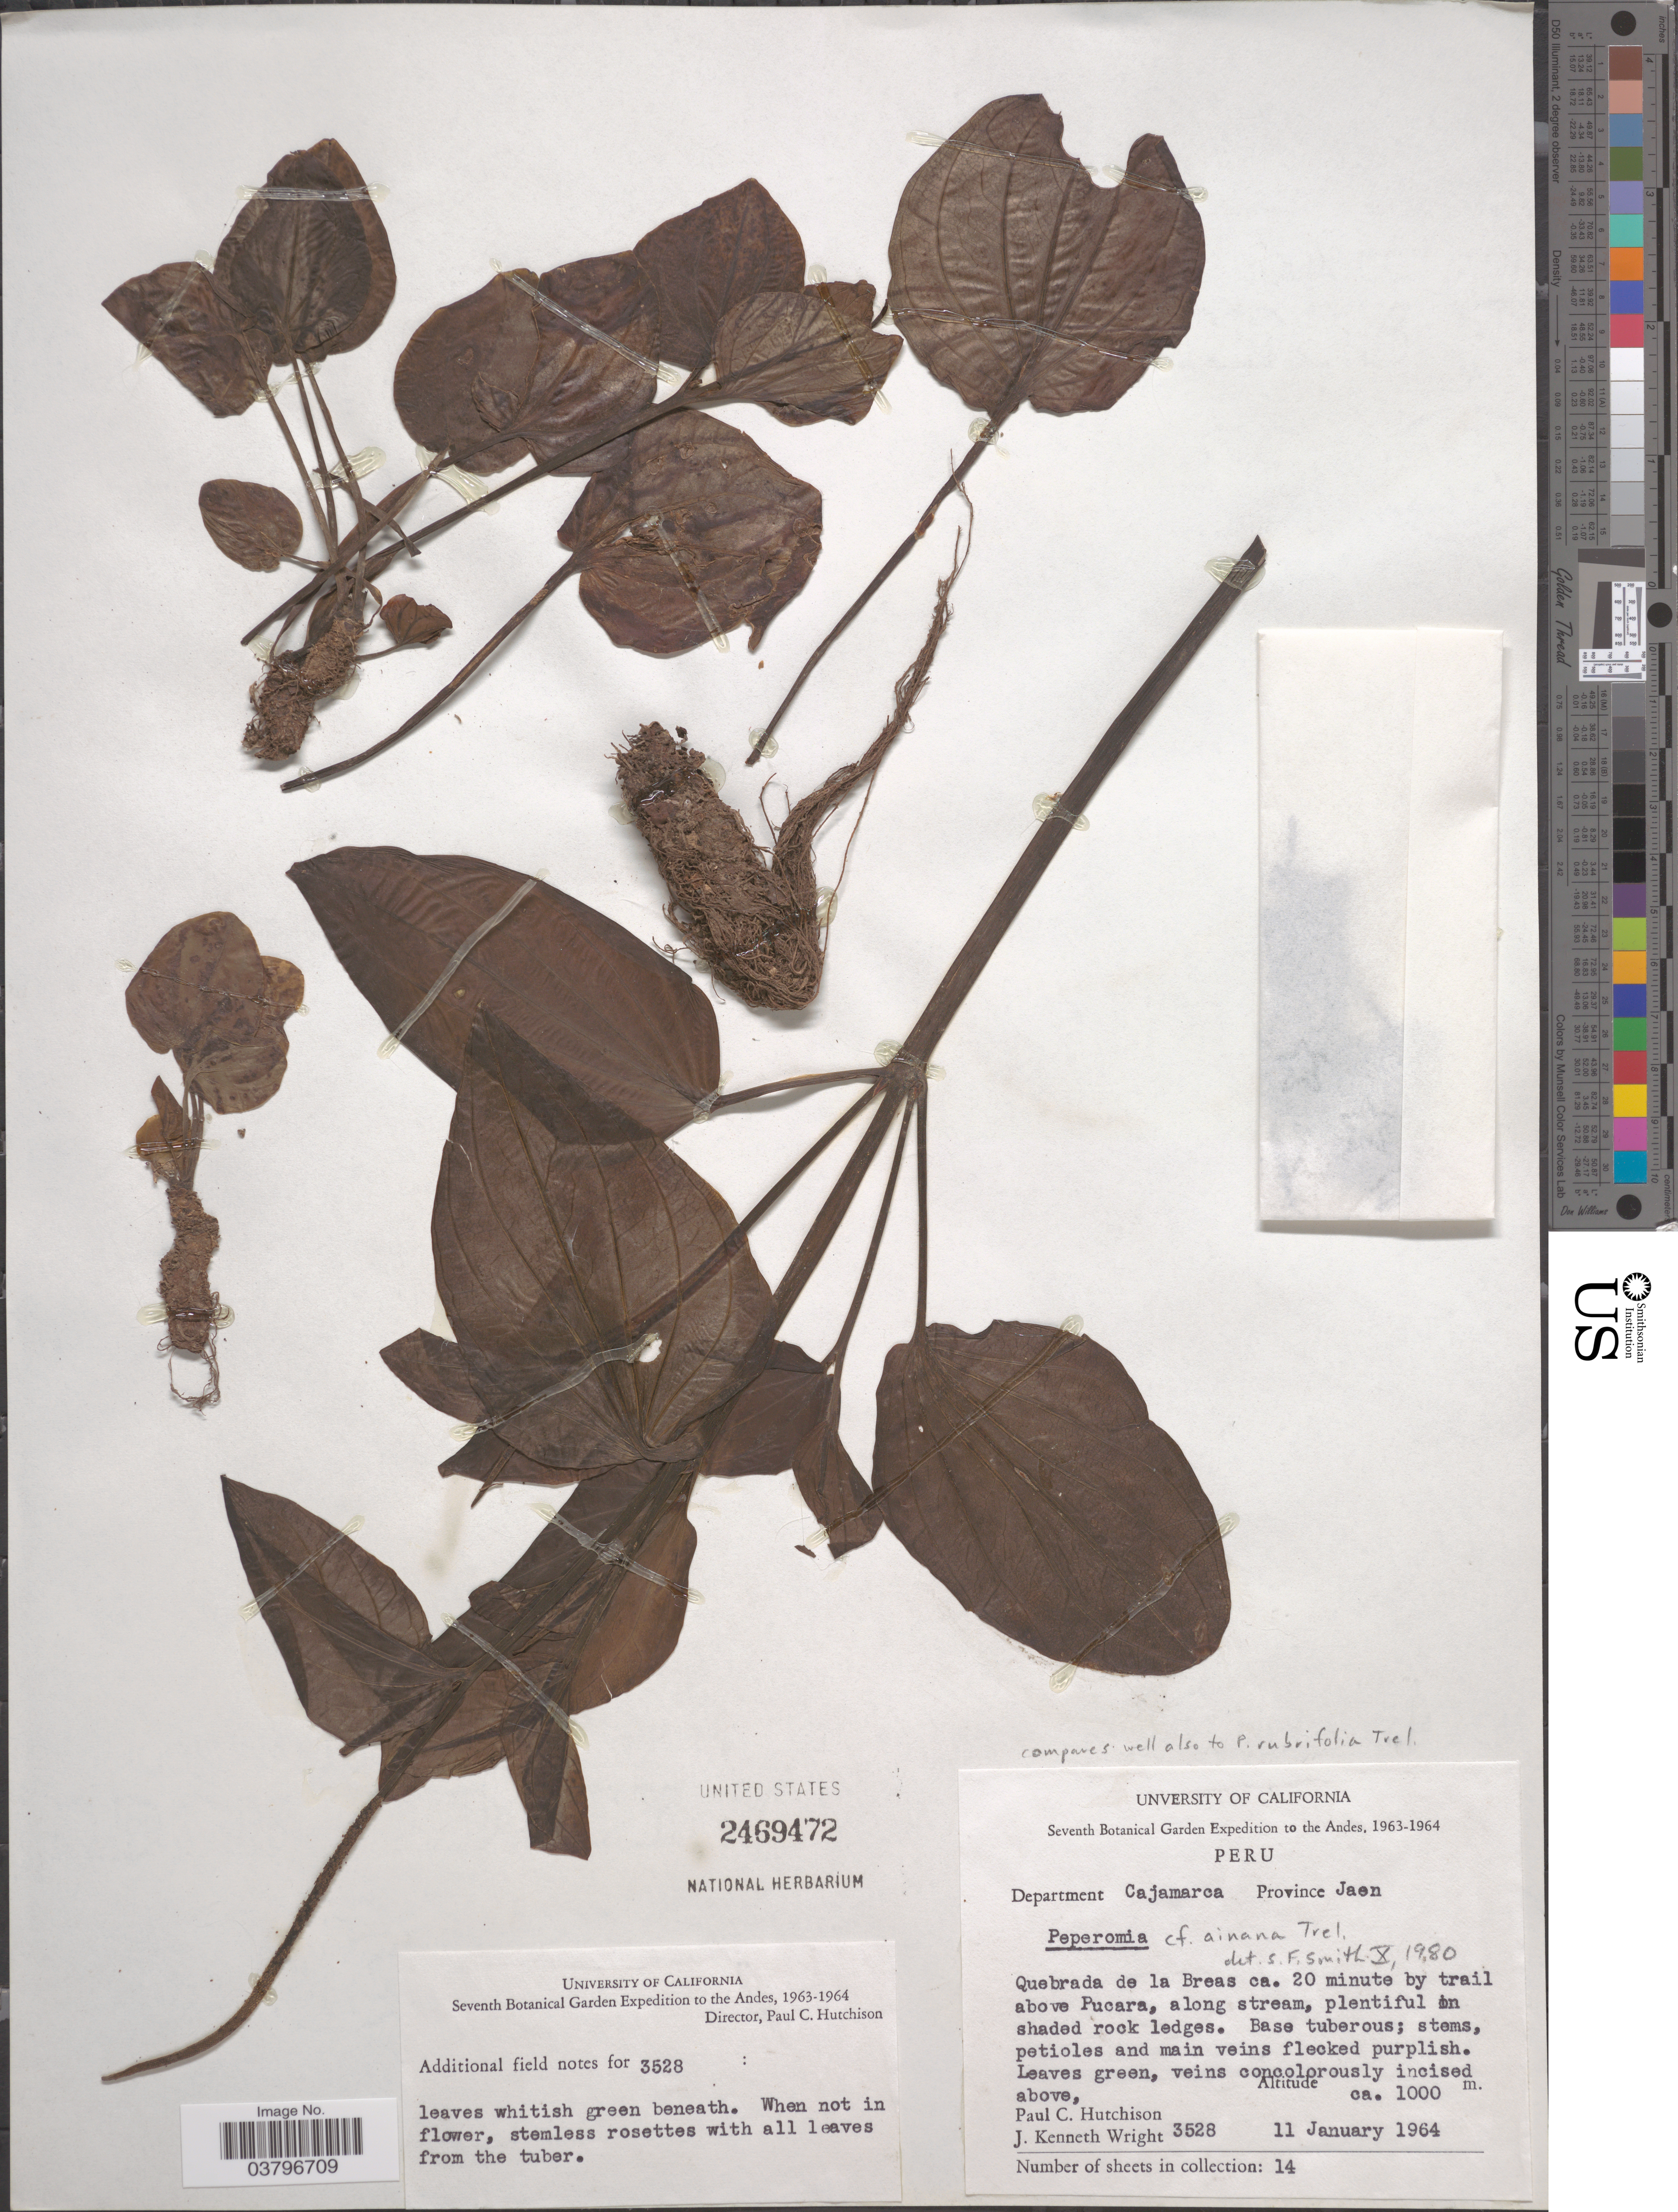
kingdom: Plantae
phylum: Tracheophyta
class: Magnoliopsida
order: Piperales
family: Piperaceae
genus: Peperomia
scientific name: Peperomia dependens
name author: Ruiz & Pav.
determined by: Jiménez, José Estaban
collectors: P. C. Hutchison & J. K. Wright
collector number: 3528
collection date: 1964-01-11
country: Peru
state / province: Cajamarca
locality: Andes. Department Cajamarca. Province Jaen. Quebrada de la Breas ca. 20 minute by trail above Pucara, along stream.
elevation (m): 1000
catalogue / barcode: US 2469472